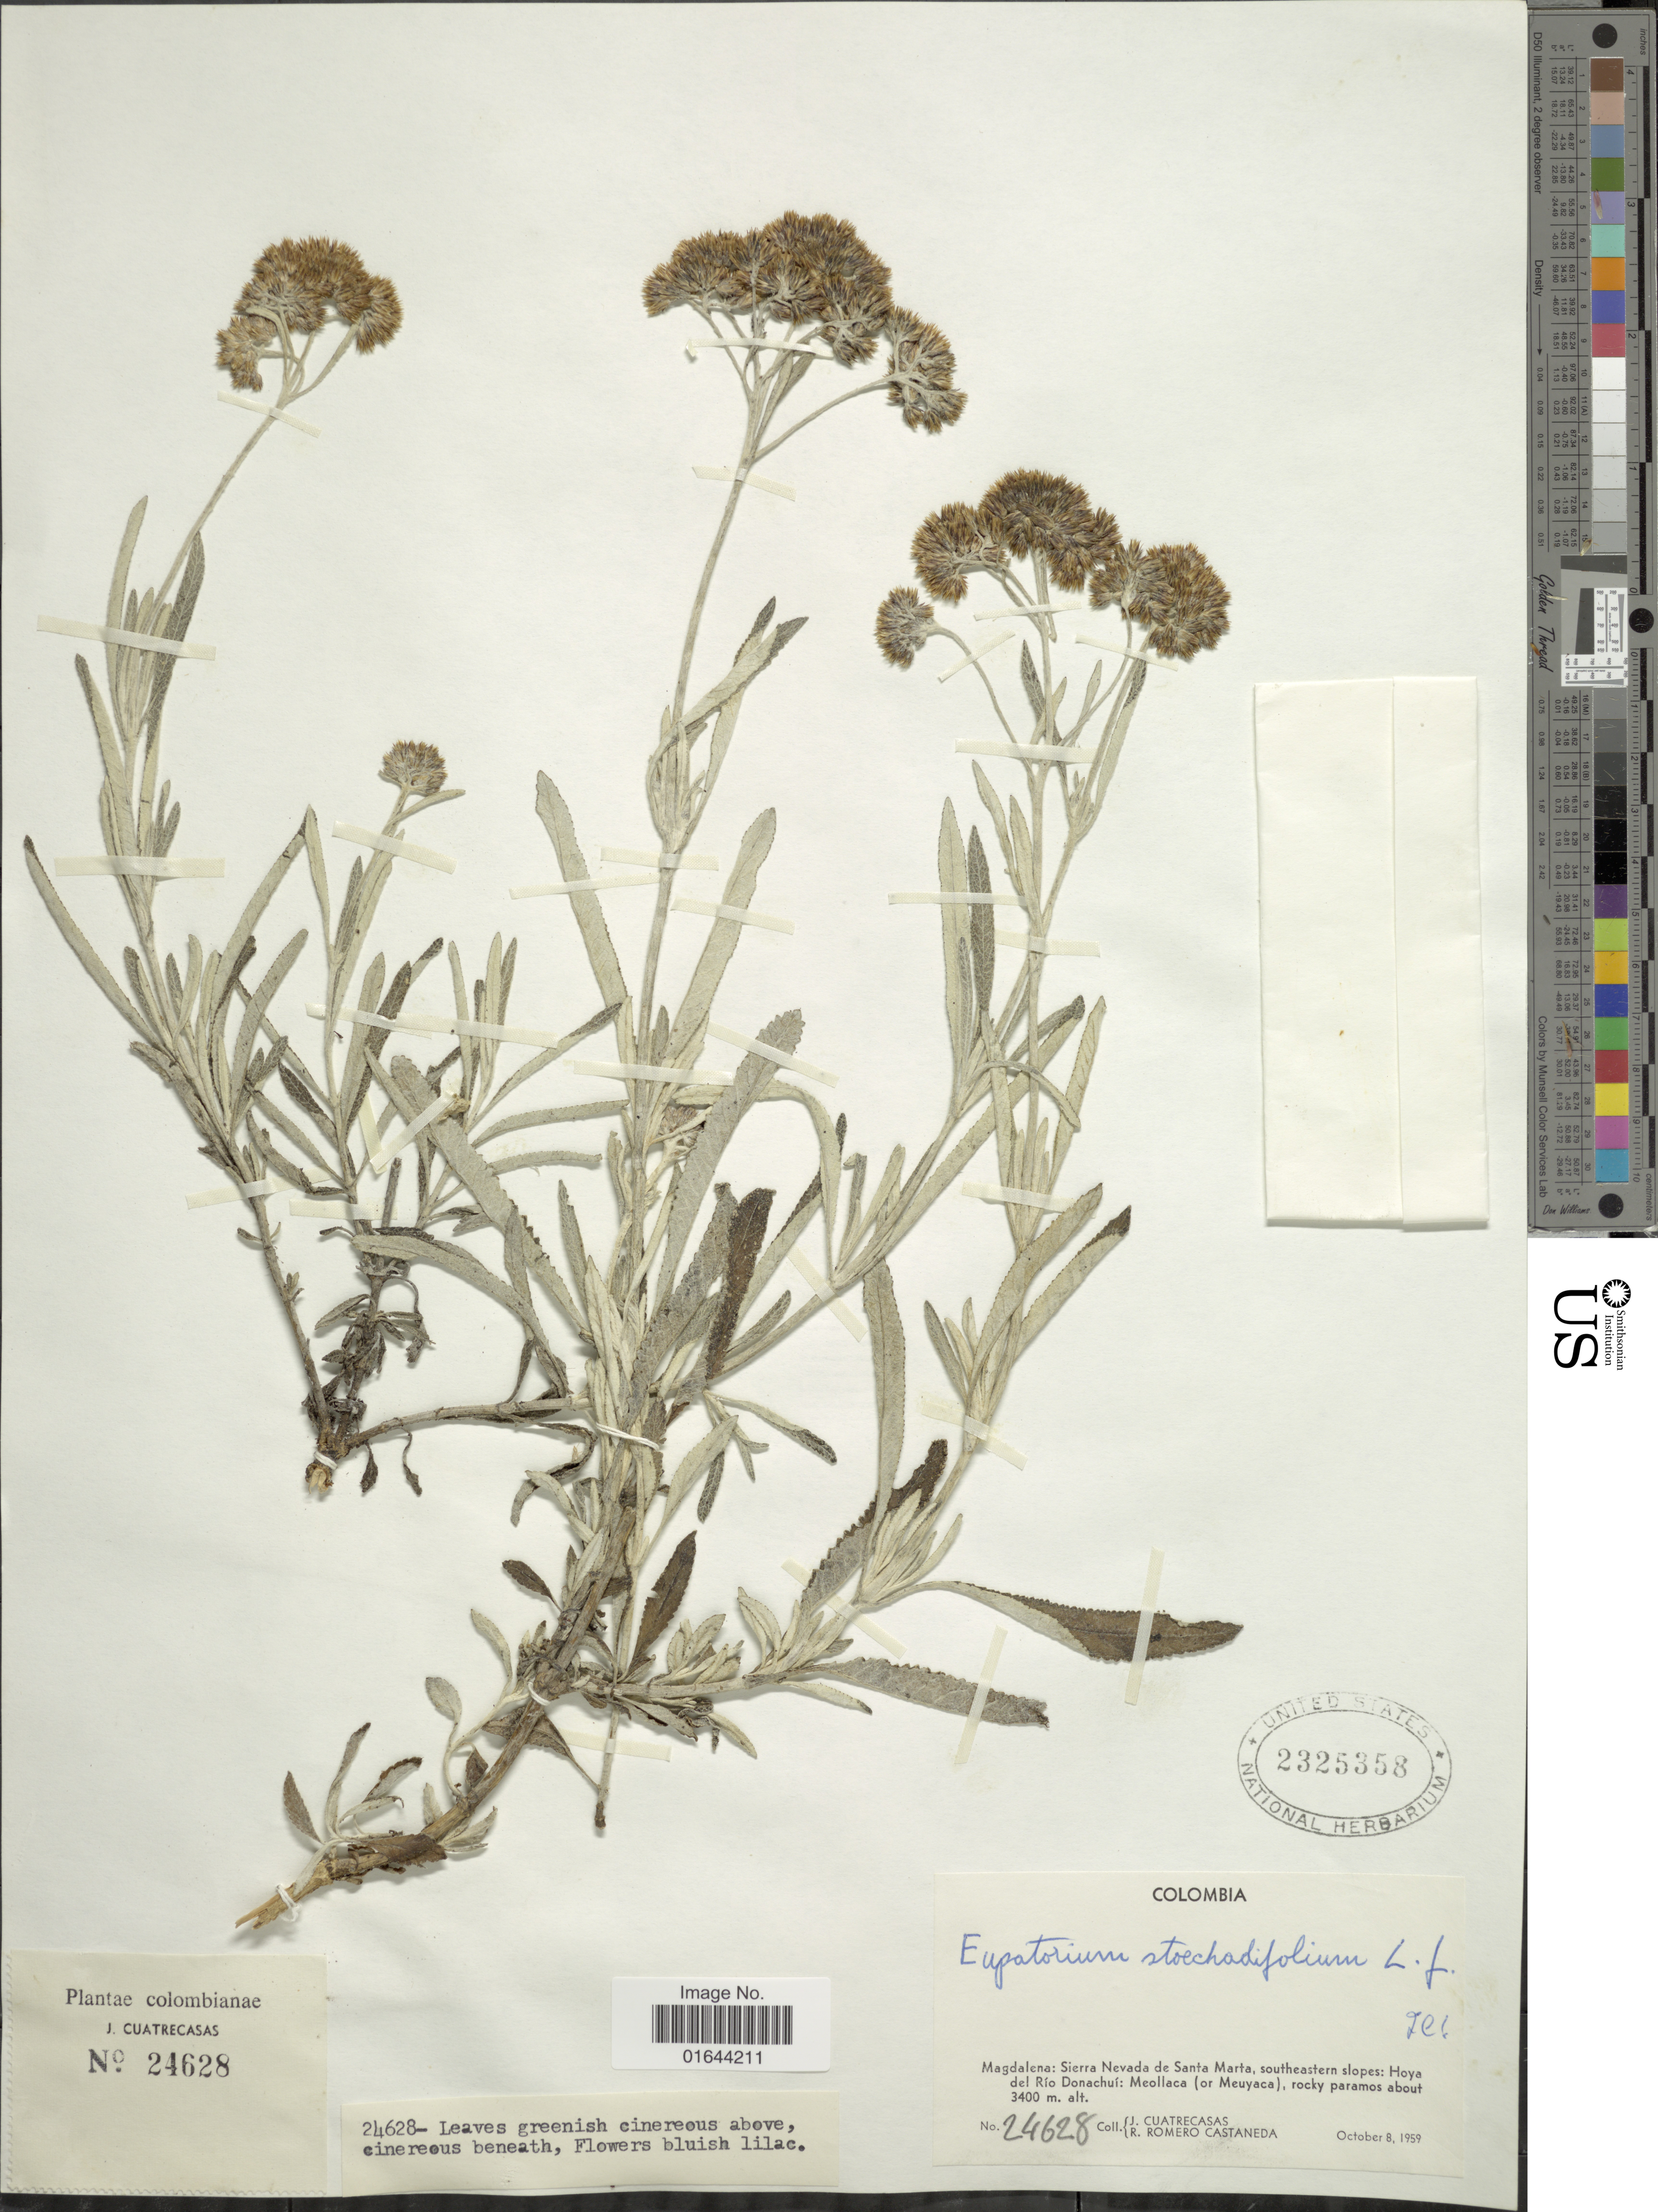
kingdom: Plantae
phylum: Tracheophyta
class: Magnoliopsida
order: Asterales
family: Asteraceae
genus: Lourteigia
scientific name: Lourteigia stoechadifolia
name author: (L. f.) R.M. King & H. Rob.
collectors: J. Cuatrecasas & R. Romero Castañeda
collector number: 24628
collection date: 1959-10-08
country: Colombia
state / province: Magdalena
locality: Magdalena: Sierra Nevada de Santa Marta, southeastern slopes: Hoya del Rio Donachui: Meollaca (or Meuyaca).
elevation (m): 3400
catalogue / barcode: US 2325358